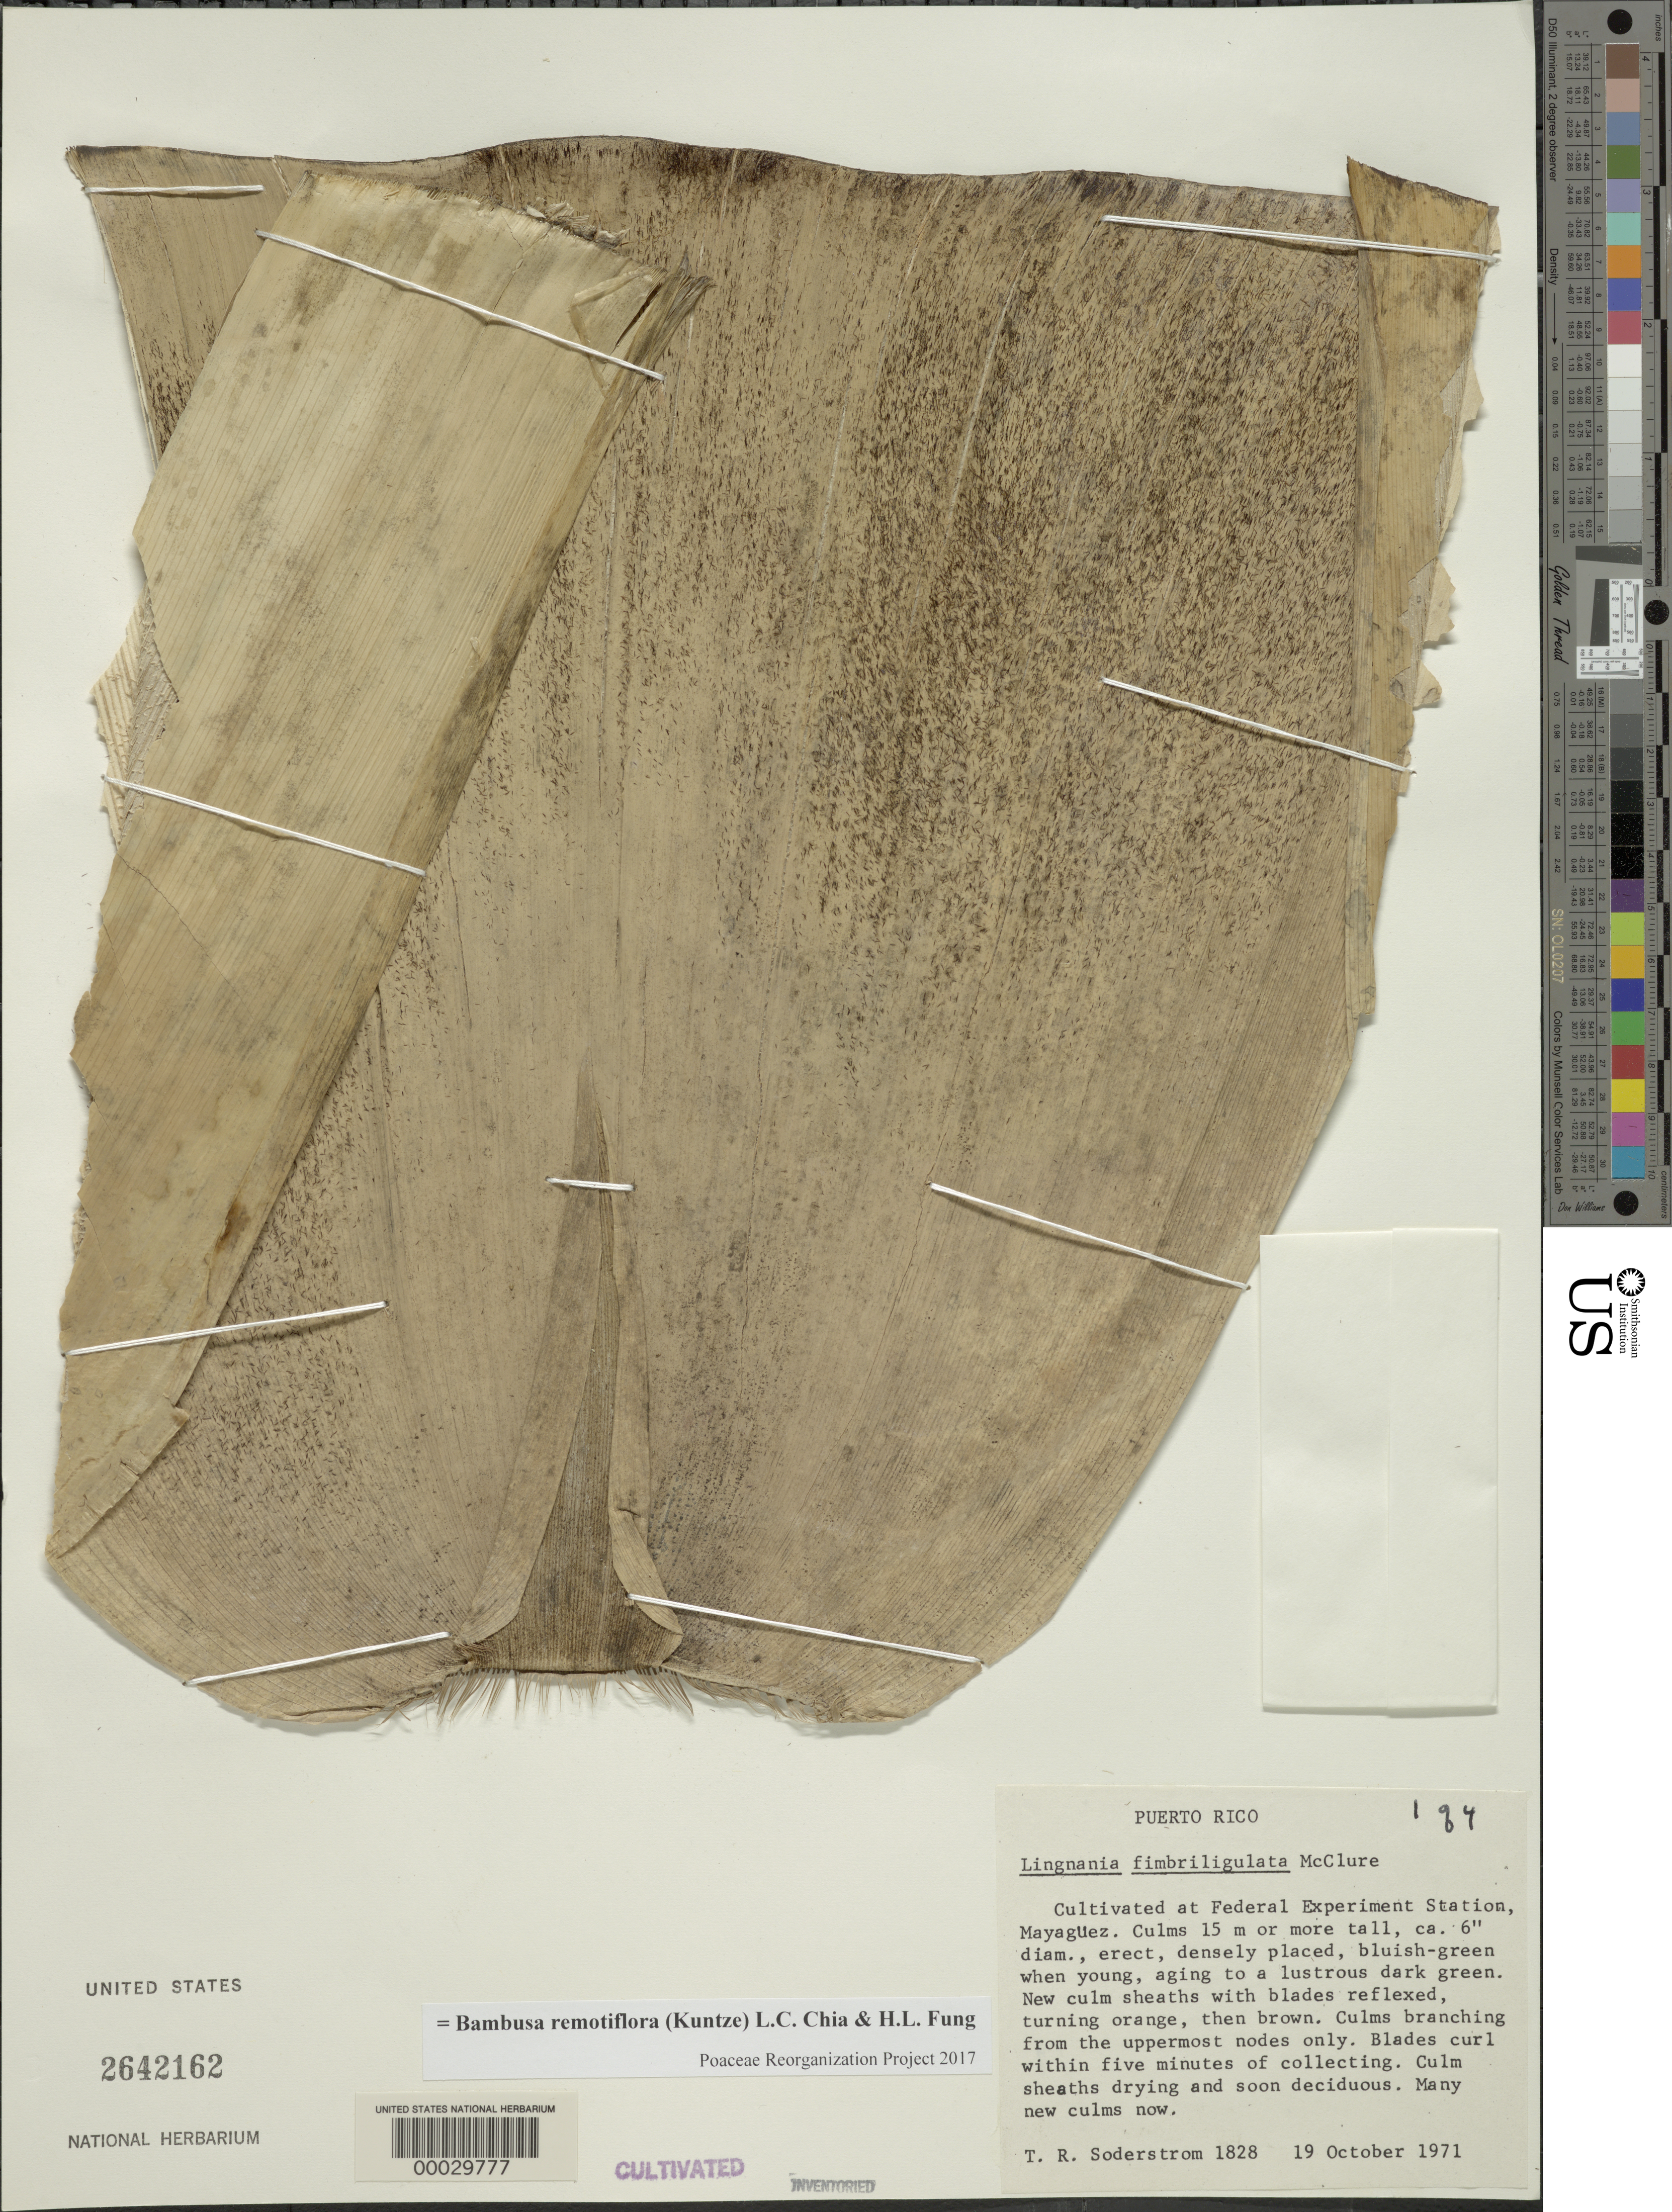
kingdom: Plantae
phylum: Tracheophyta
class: Liliopsida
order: Poales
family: Poaceae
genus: Bambusa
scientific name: Bambusa remotiflora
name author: (Kuntze) Chia & H.L. Fung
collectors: T. R. Soderstrom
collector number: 1828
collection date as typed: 19 Oct 1971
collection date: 1971-10-19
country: Puerto Rico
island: Greater Antilles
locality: Mayaguez, federal expt. station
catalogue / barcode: US 2642162